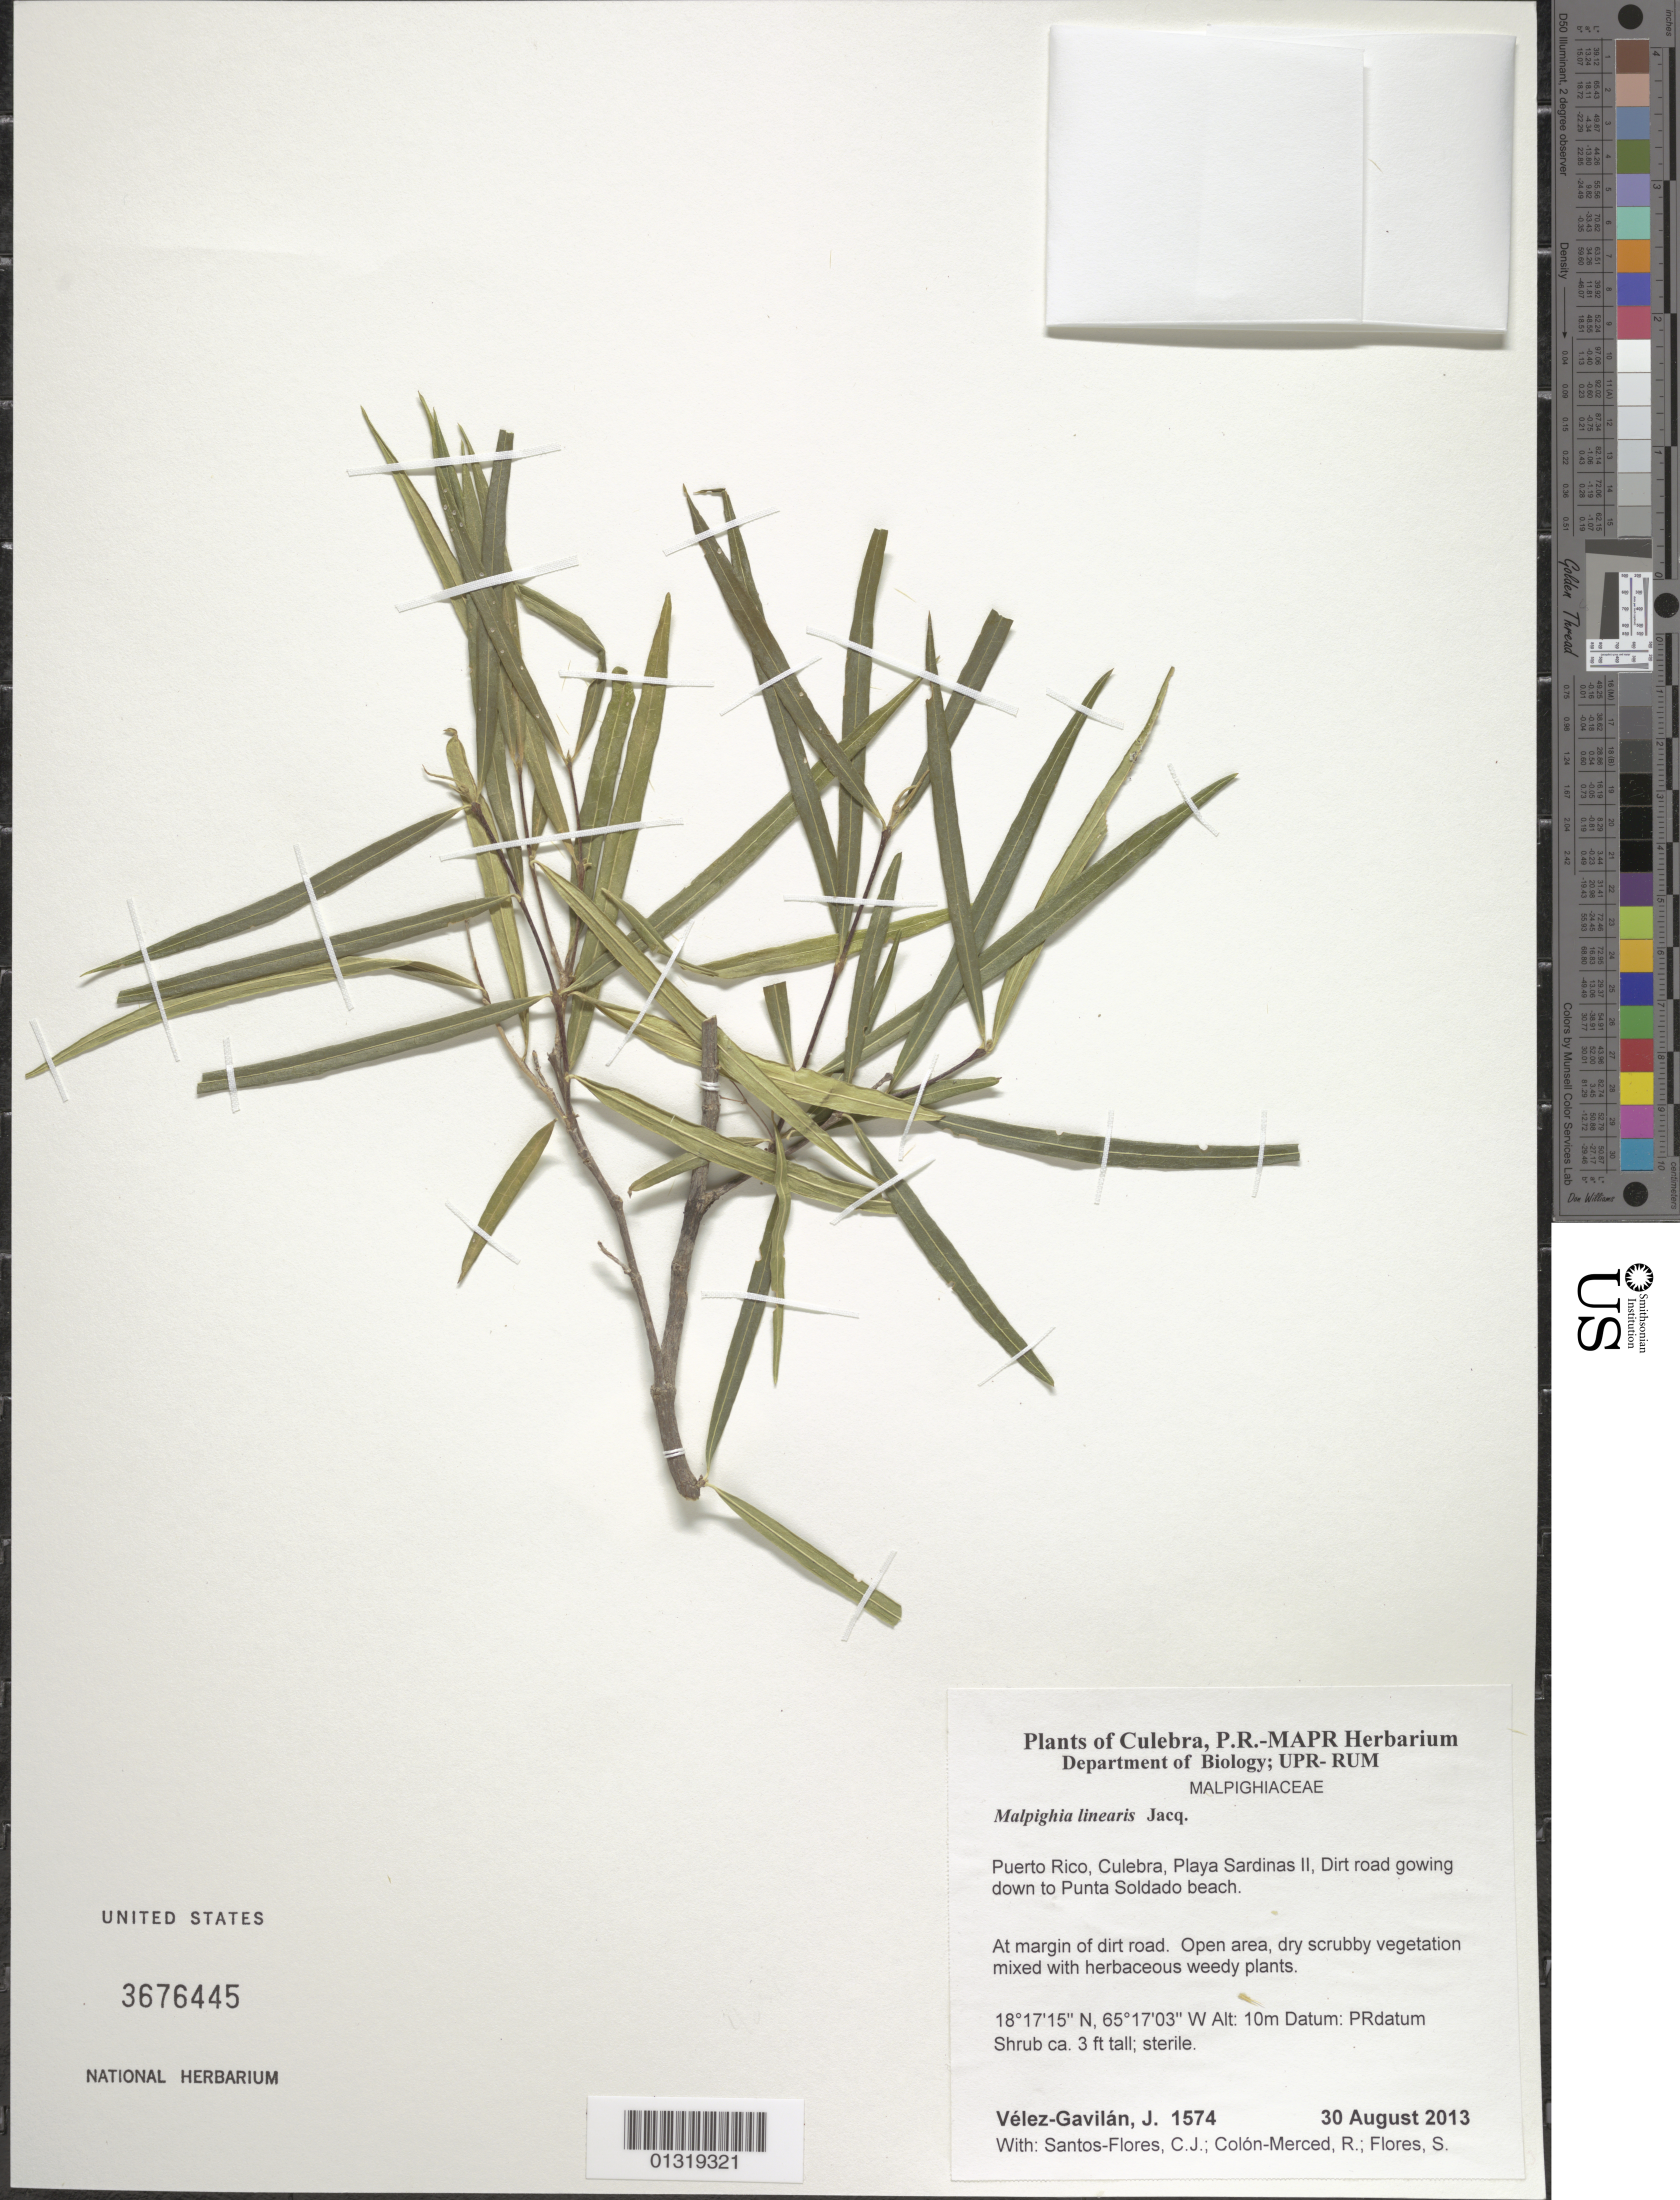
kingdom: Plantae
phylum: Tracheophyta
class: Magnoliopsida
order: Malpighiales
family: Malpighiaceae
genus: Malpighia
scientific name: Malpighia linearis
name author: Jacq.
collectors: J. Vélez-Gavilán, C. Santos-Flores, R. Colôn-Merced & M. Flores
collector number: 1574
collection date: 2013-08-30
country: Puerto Rico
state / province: Culebra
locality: Playa Sardinas II, dirt road going down to Punta Soldado beach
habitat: At margin of dirt road. Open area, dry scrubby vegetation mixed with herbaceous weedy plants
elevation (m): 10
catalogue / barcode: US 3676445